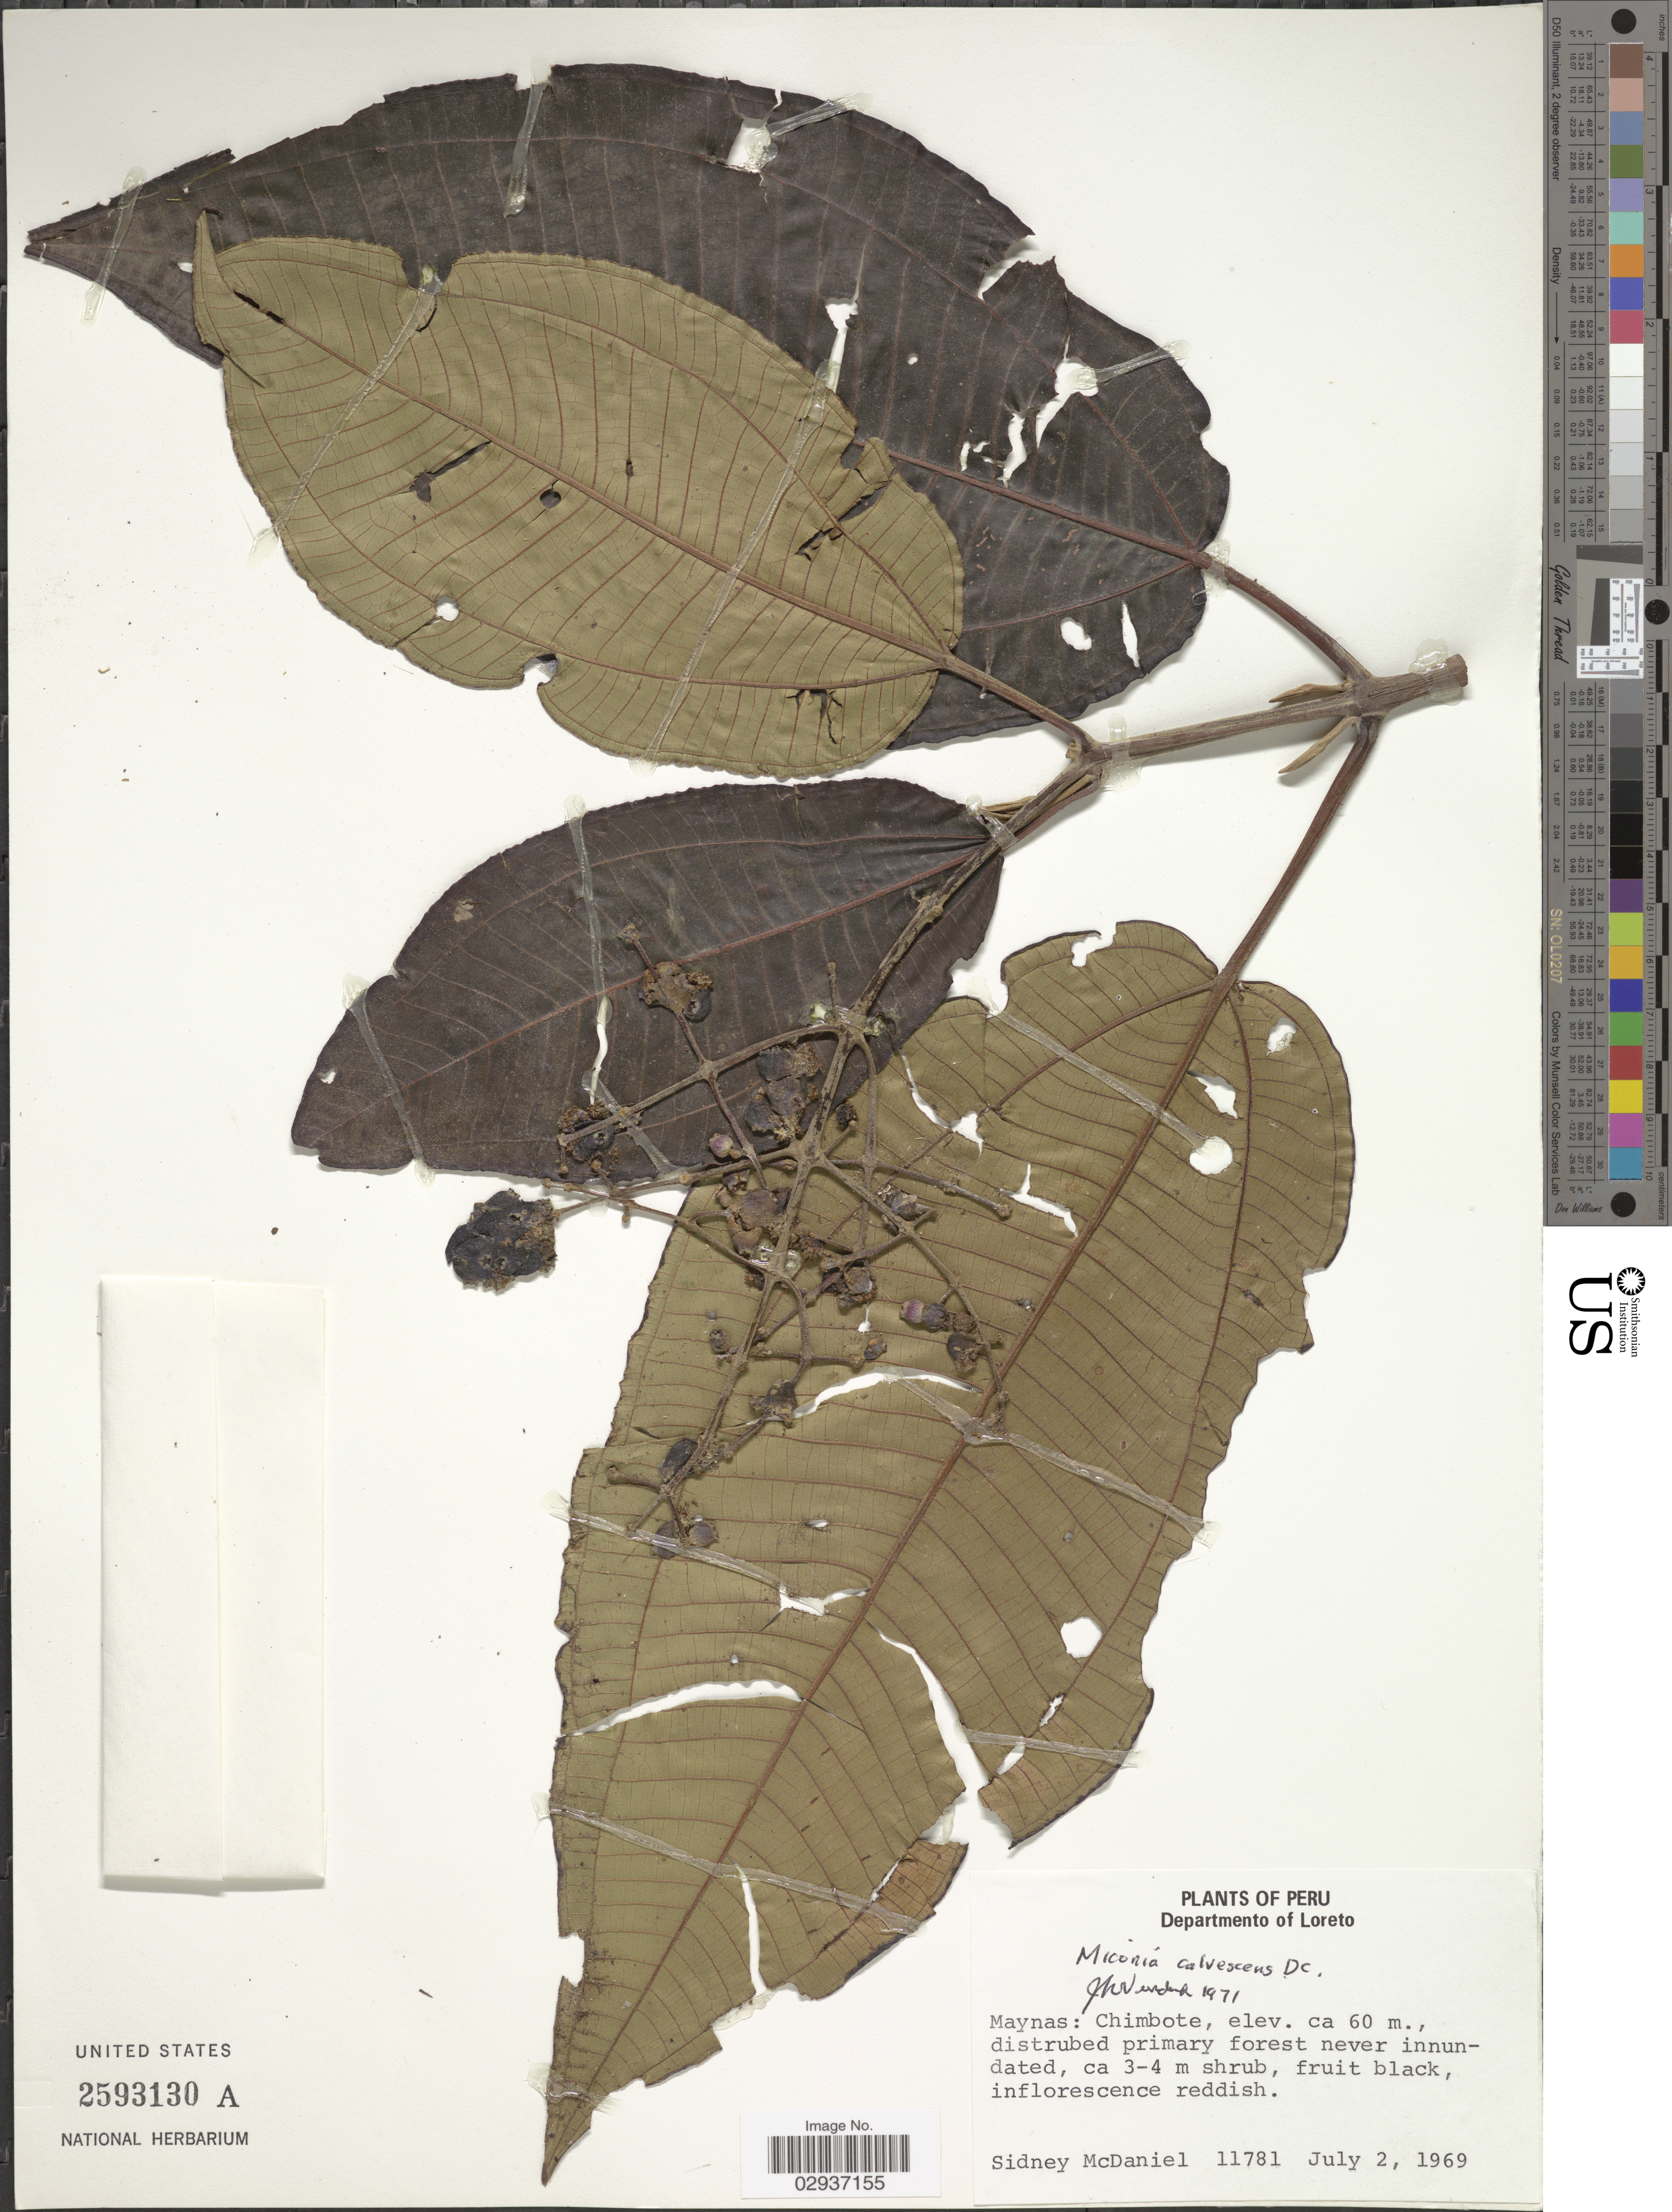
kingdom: Plantae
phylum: Tracheophyta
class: Magnoliopsida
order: Myrtales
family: Melastomataceae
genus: Miconia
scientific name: Miconia calvescens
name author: DC.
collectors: S. McDaniel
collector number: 11781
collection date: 1969-07-02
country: Peru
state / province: Loreto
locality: Departmento of Loreto. Maynas: Chimbote.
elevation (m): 60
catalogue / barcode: US 2593130A